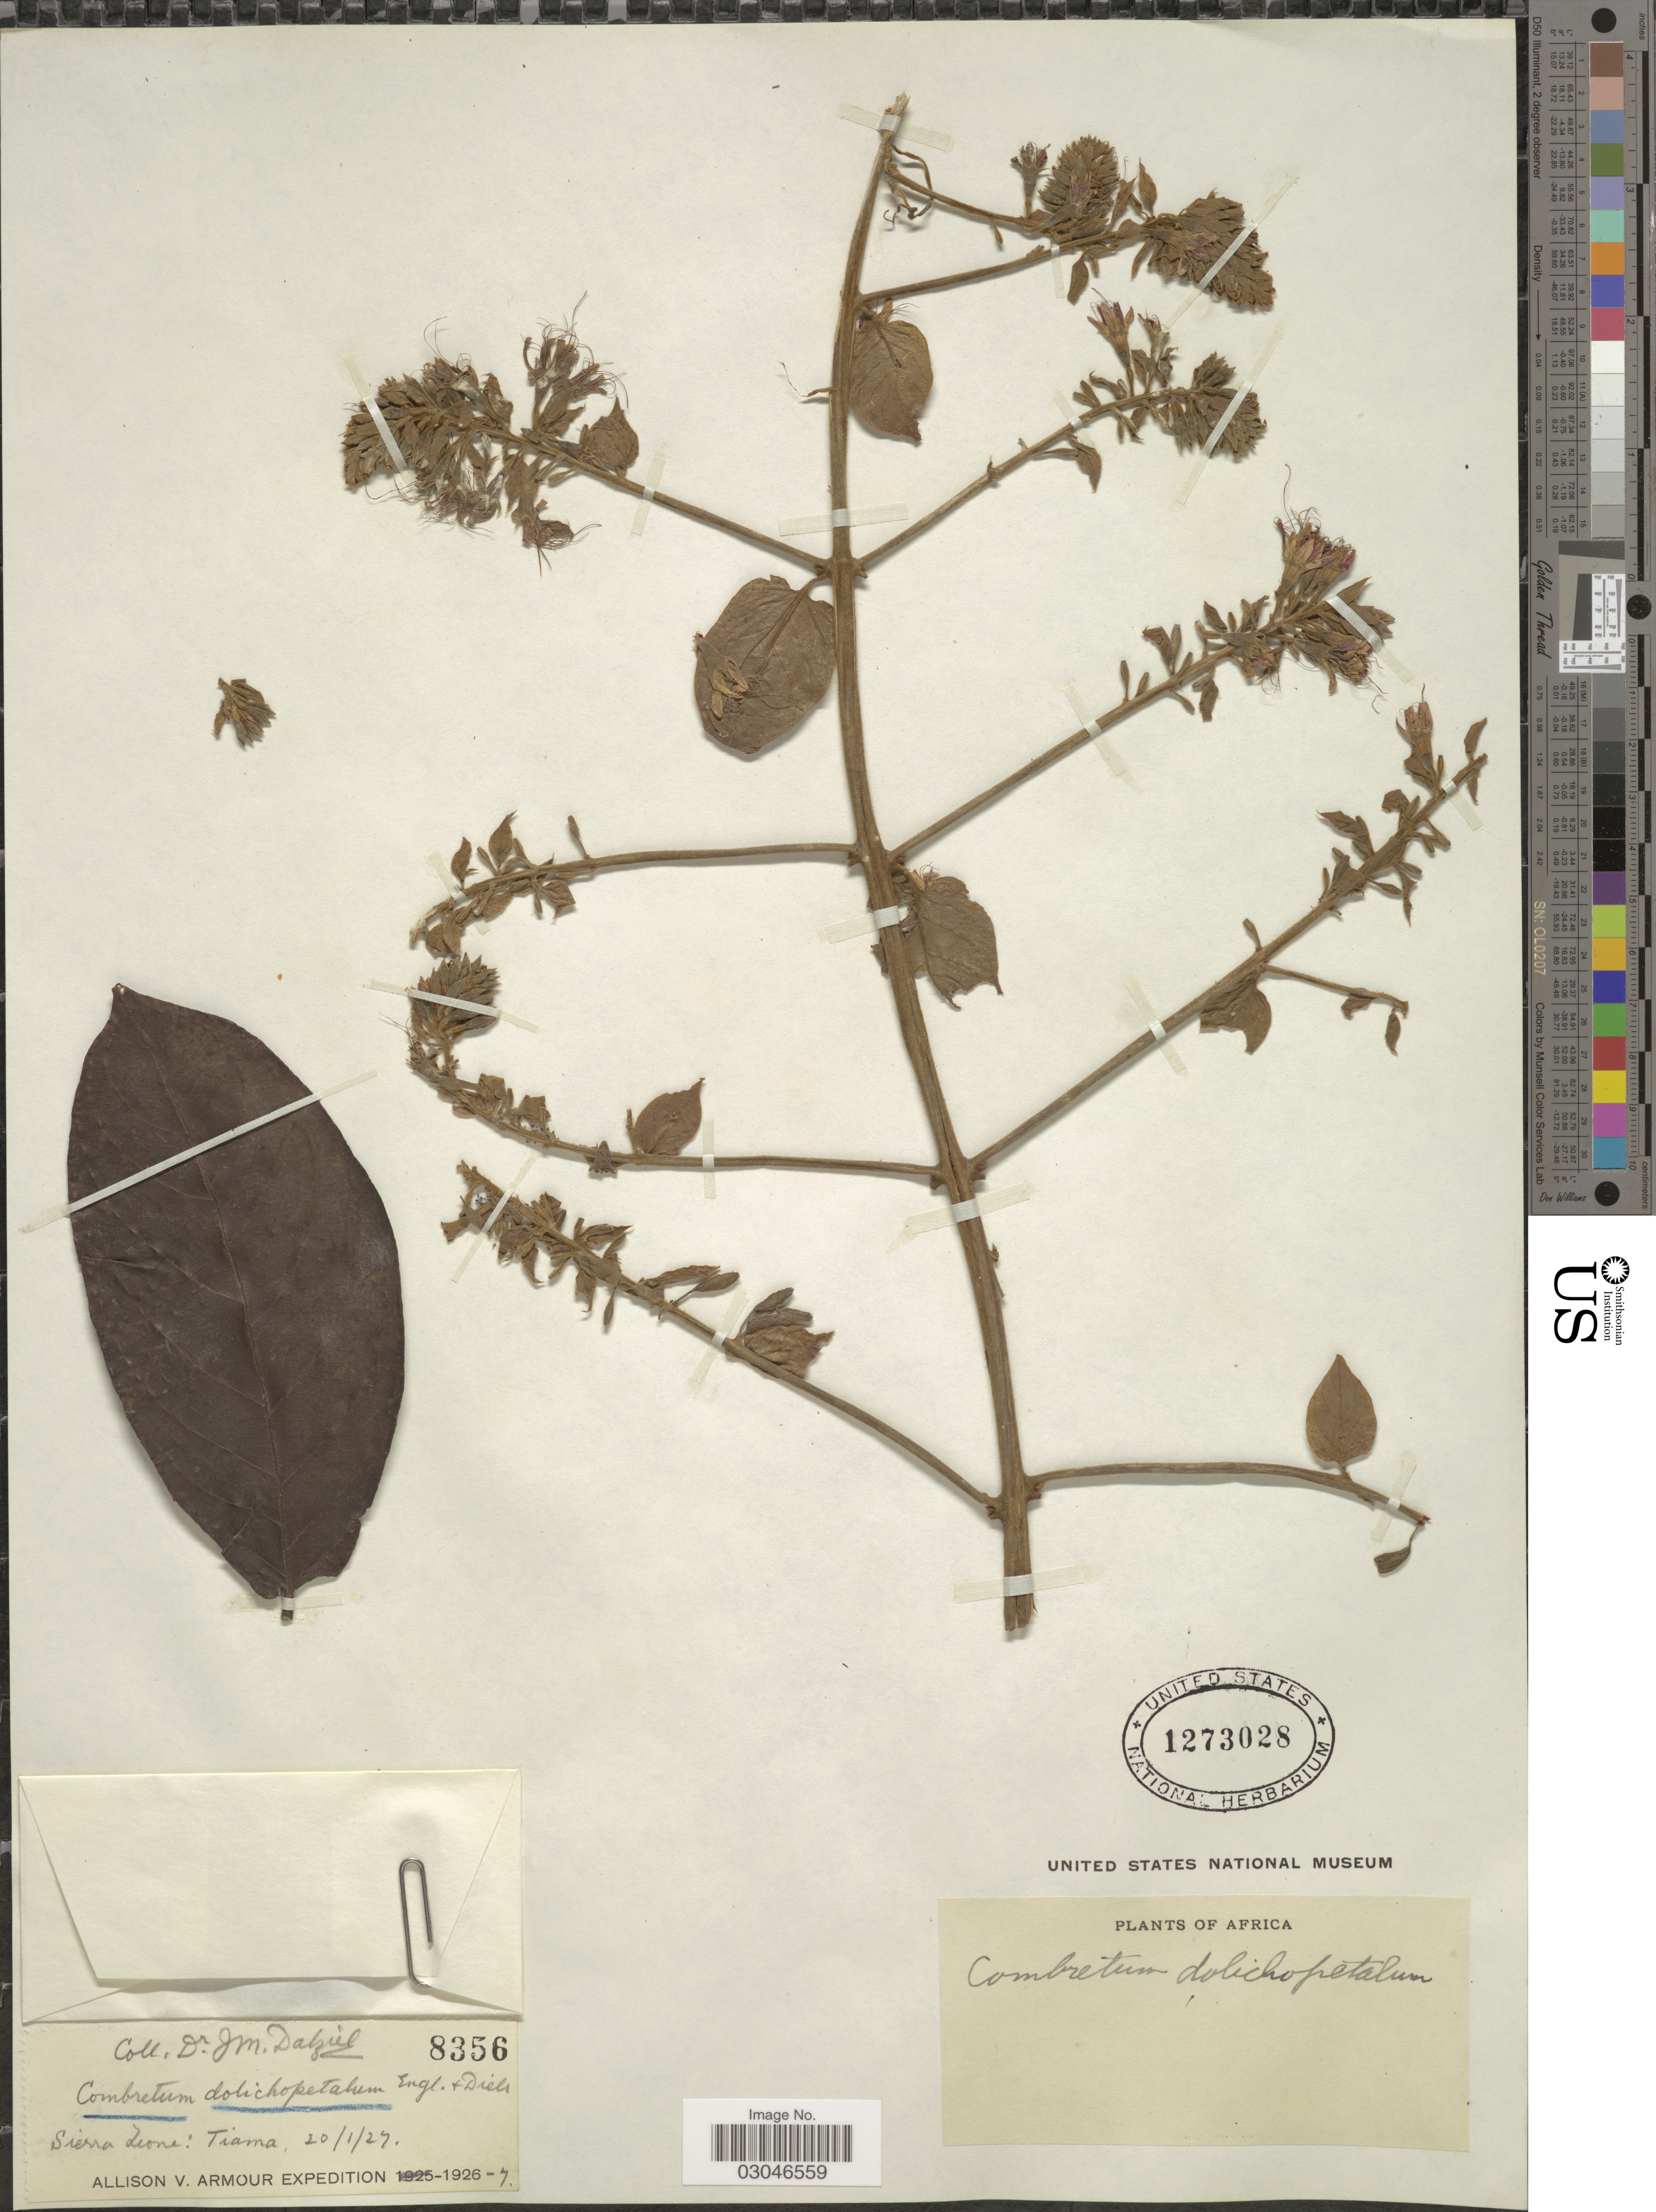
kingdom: Plantae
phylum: Tracheophyta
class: Magnoliopsida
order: Myrtales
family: Combretaceae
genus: Combretum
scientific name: Combretum dolichopetalum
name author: Engl. & Diels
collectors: J. Dalziel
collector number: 8356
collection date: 1927-01-20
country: Sierra Leone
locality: Tiama.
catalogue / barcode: US 1273028